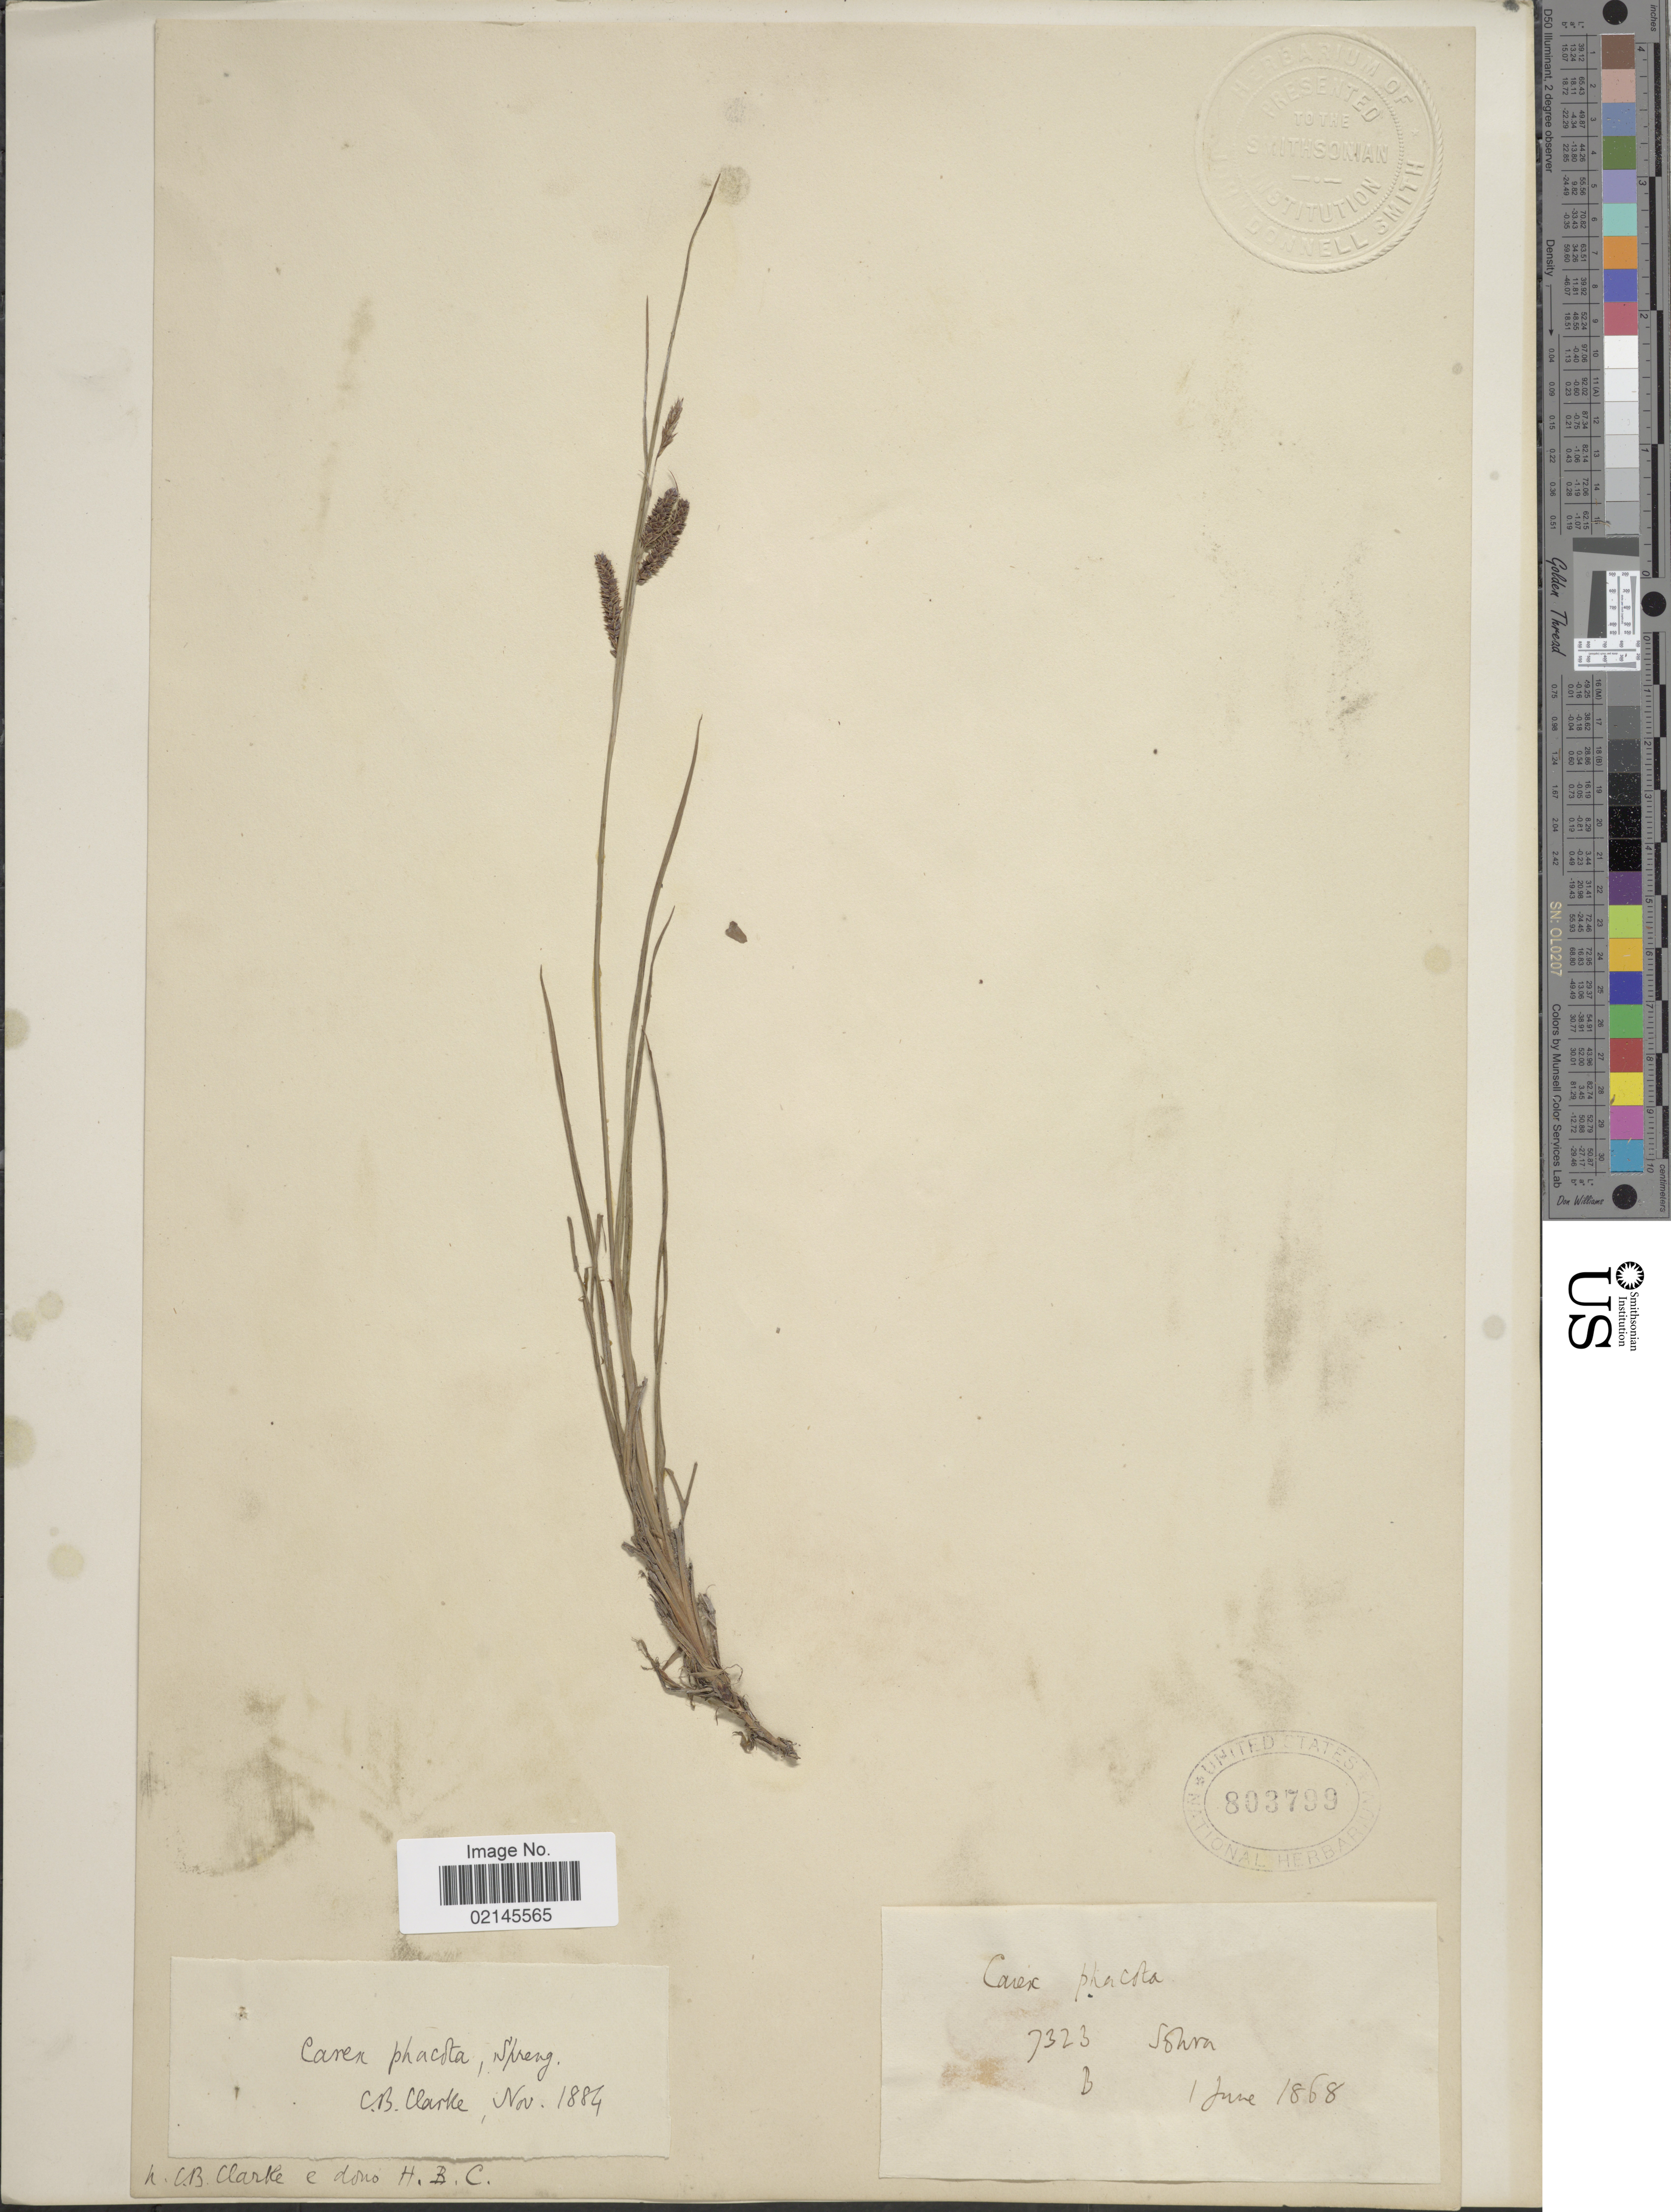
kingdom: Plantae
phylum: Tracheophyta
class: Liliopsida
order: Poales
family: Cyperaceae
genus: Carex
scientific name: Carex phacota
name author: Spreng.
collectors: C. B. Clarke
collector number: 7323B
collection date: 1868-06-01/1884-11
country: India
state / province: Meghalaya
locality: Sohra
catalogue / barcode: US 803799